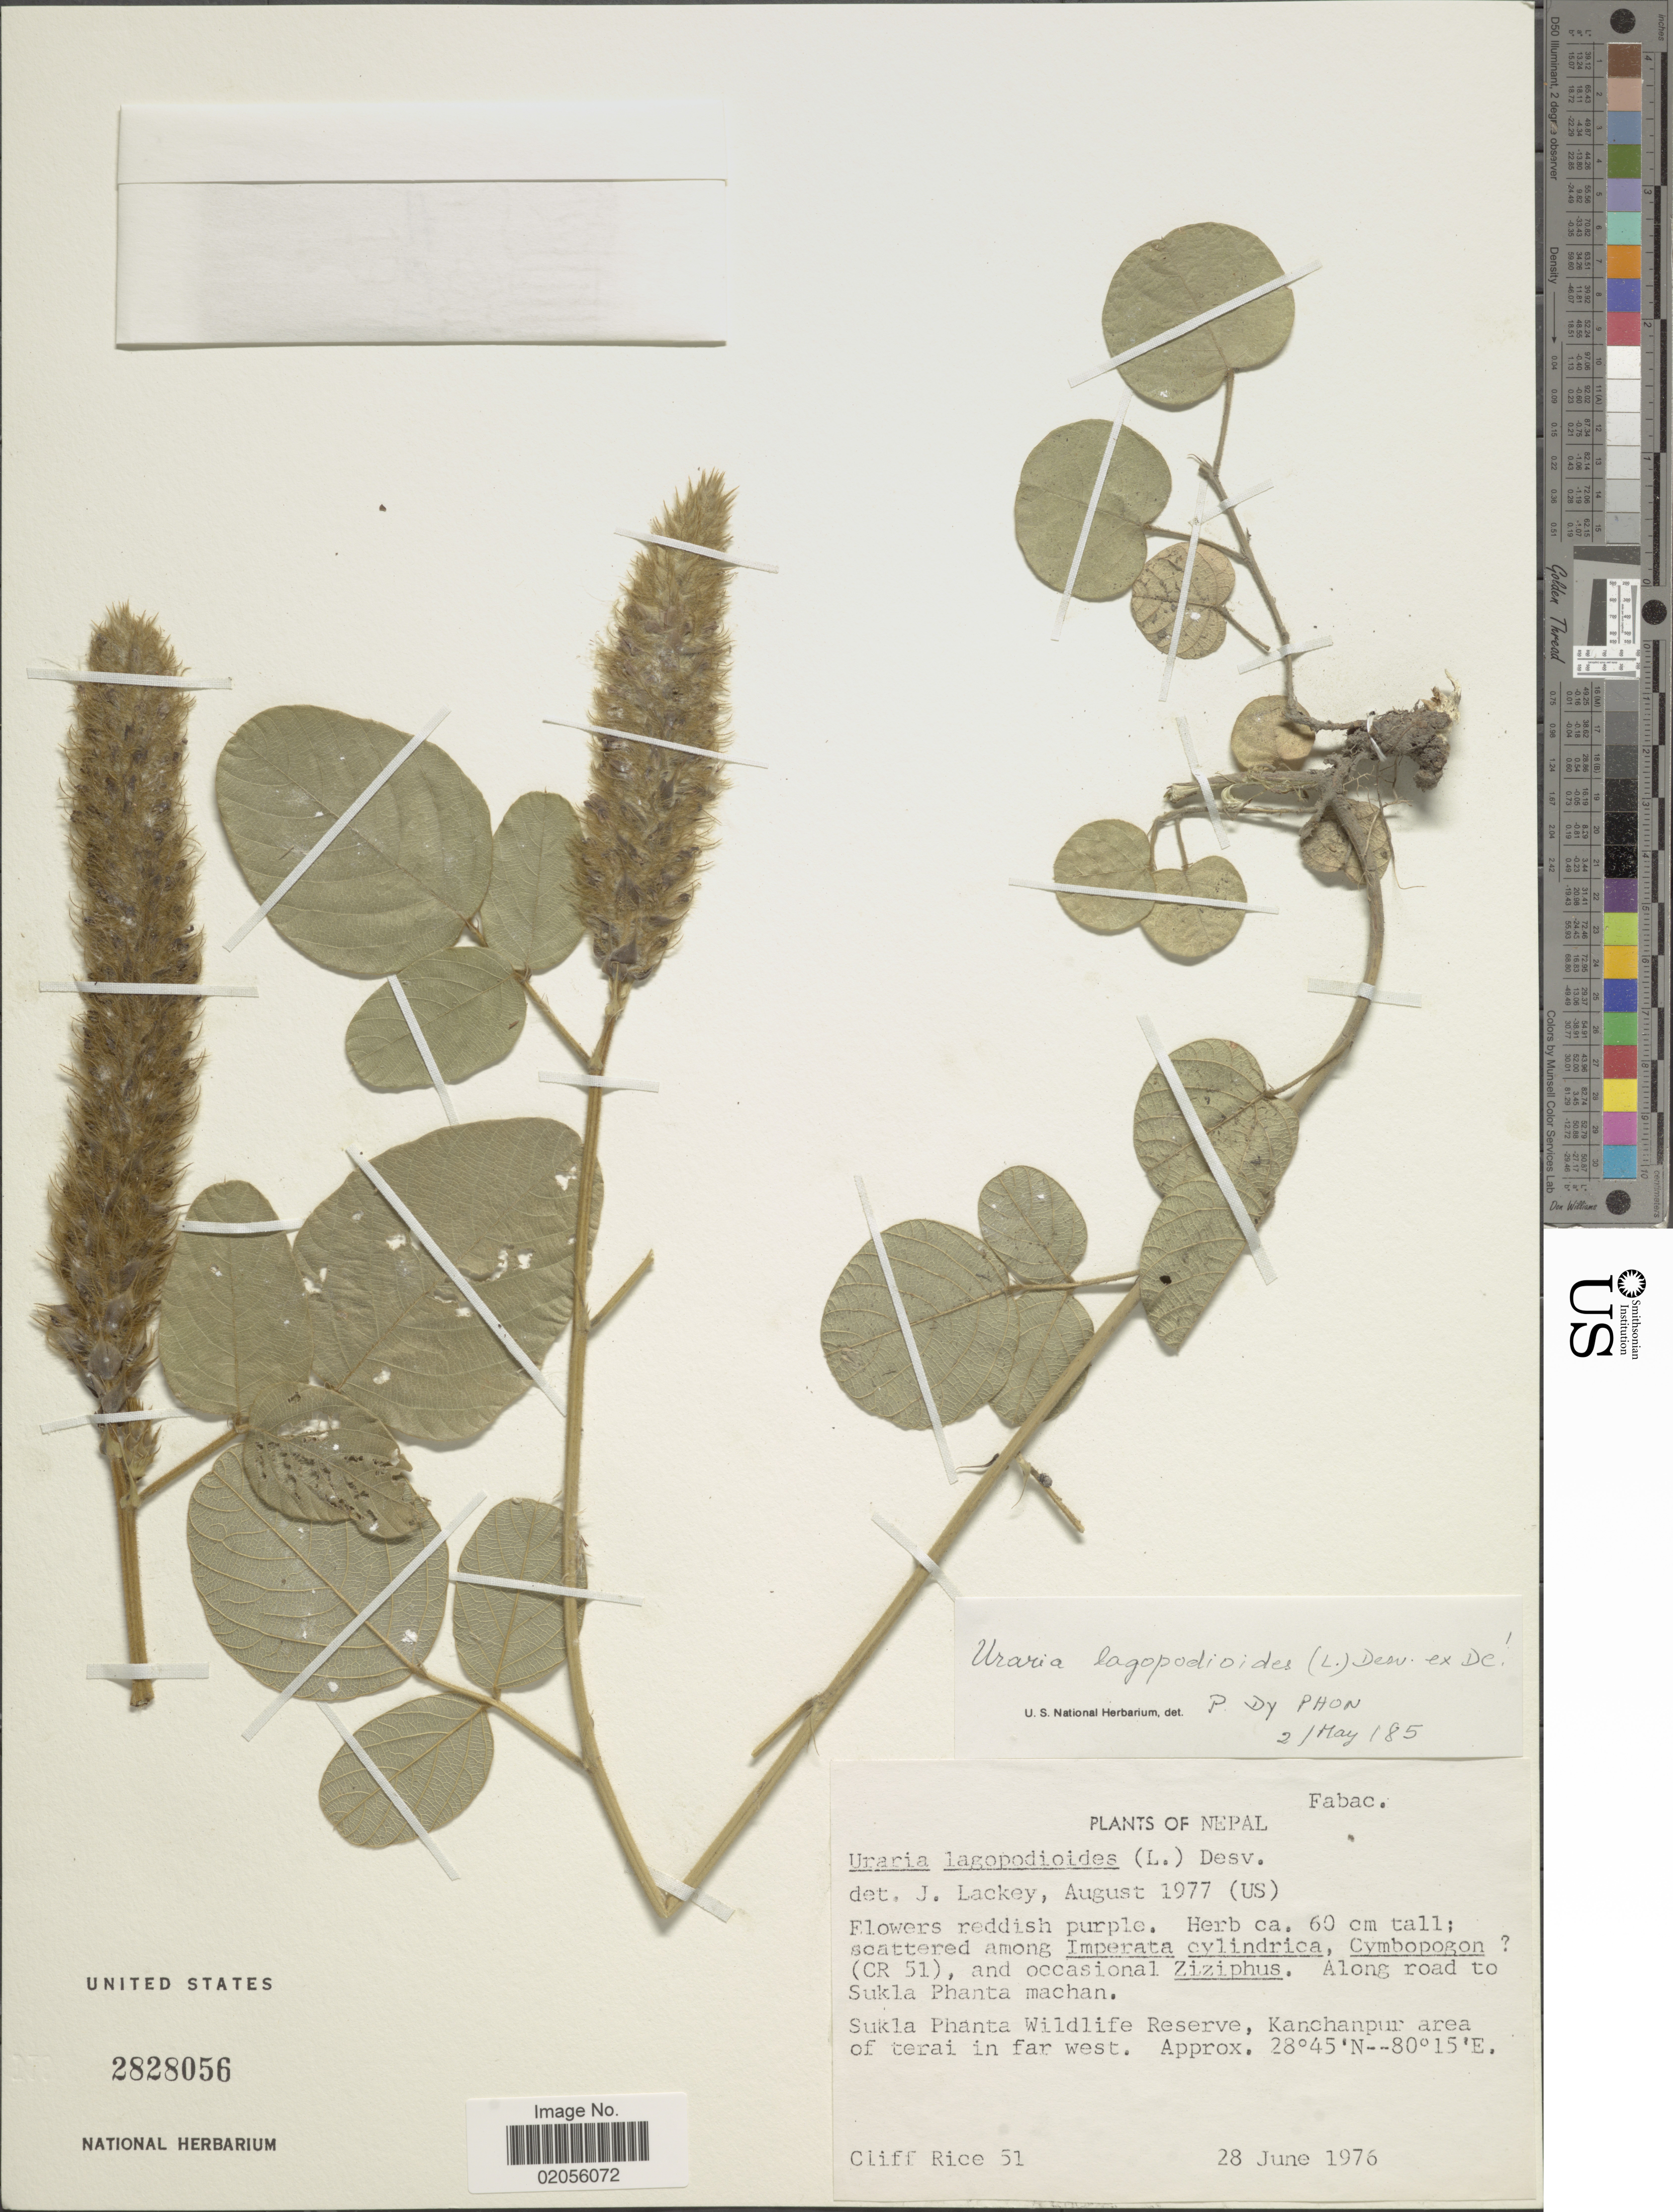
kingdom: Plantae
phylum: Tracheophyta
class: Magnoliopsida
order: Fabales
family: Fabaceae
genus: Uraria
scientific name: Uraria lagopodioides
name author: (L.) Desv. ex DC.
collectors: C. Rice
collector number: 51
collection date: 1976-06-28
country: Nepal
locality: Along road to Sukla Phanta machan. Sukla Phanta Wildlife Reserve, Kanchanpur area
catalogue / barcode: US 2828056